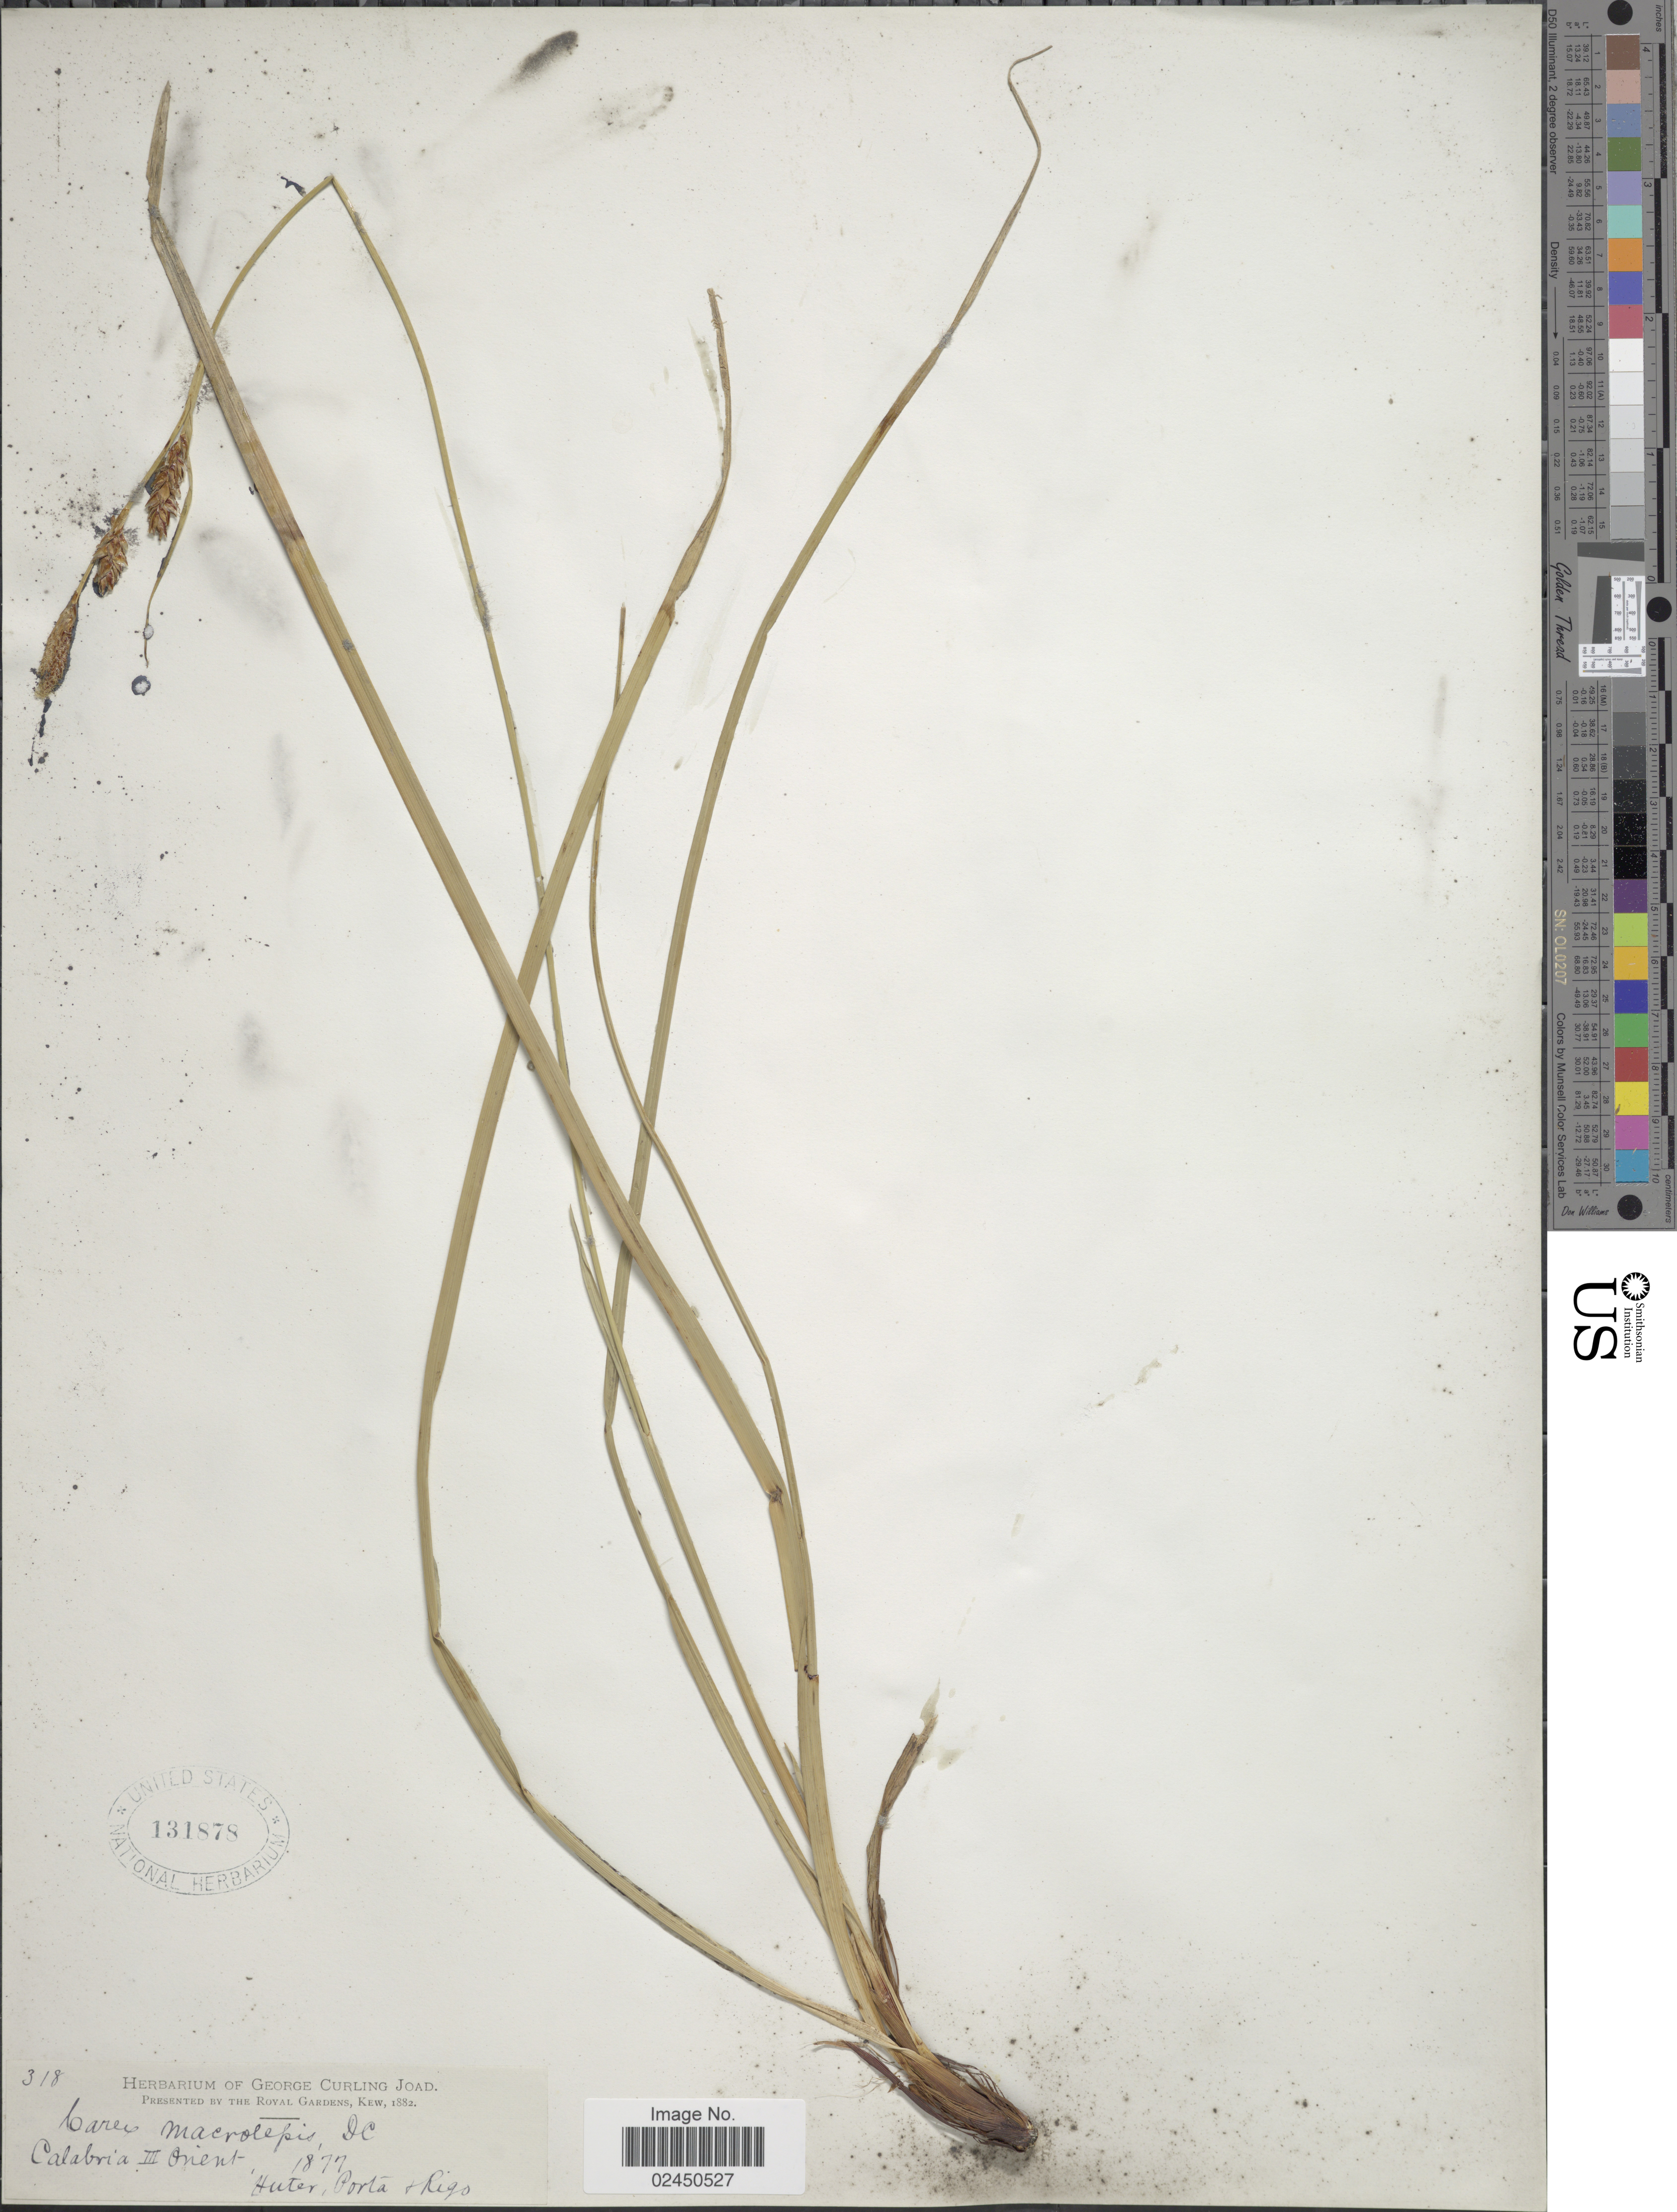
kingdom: Plantae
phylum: Tracheophyta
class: Liliopsida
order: Poales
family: Cyperaceae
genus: Carex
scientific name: Carex macrolepis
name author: DC.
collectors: -. Huter, -- Porta & -- Rigo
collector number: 318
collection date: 1877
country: Italy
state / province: Calabria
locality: Calabria III Orient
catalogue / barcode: US 131878